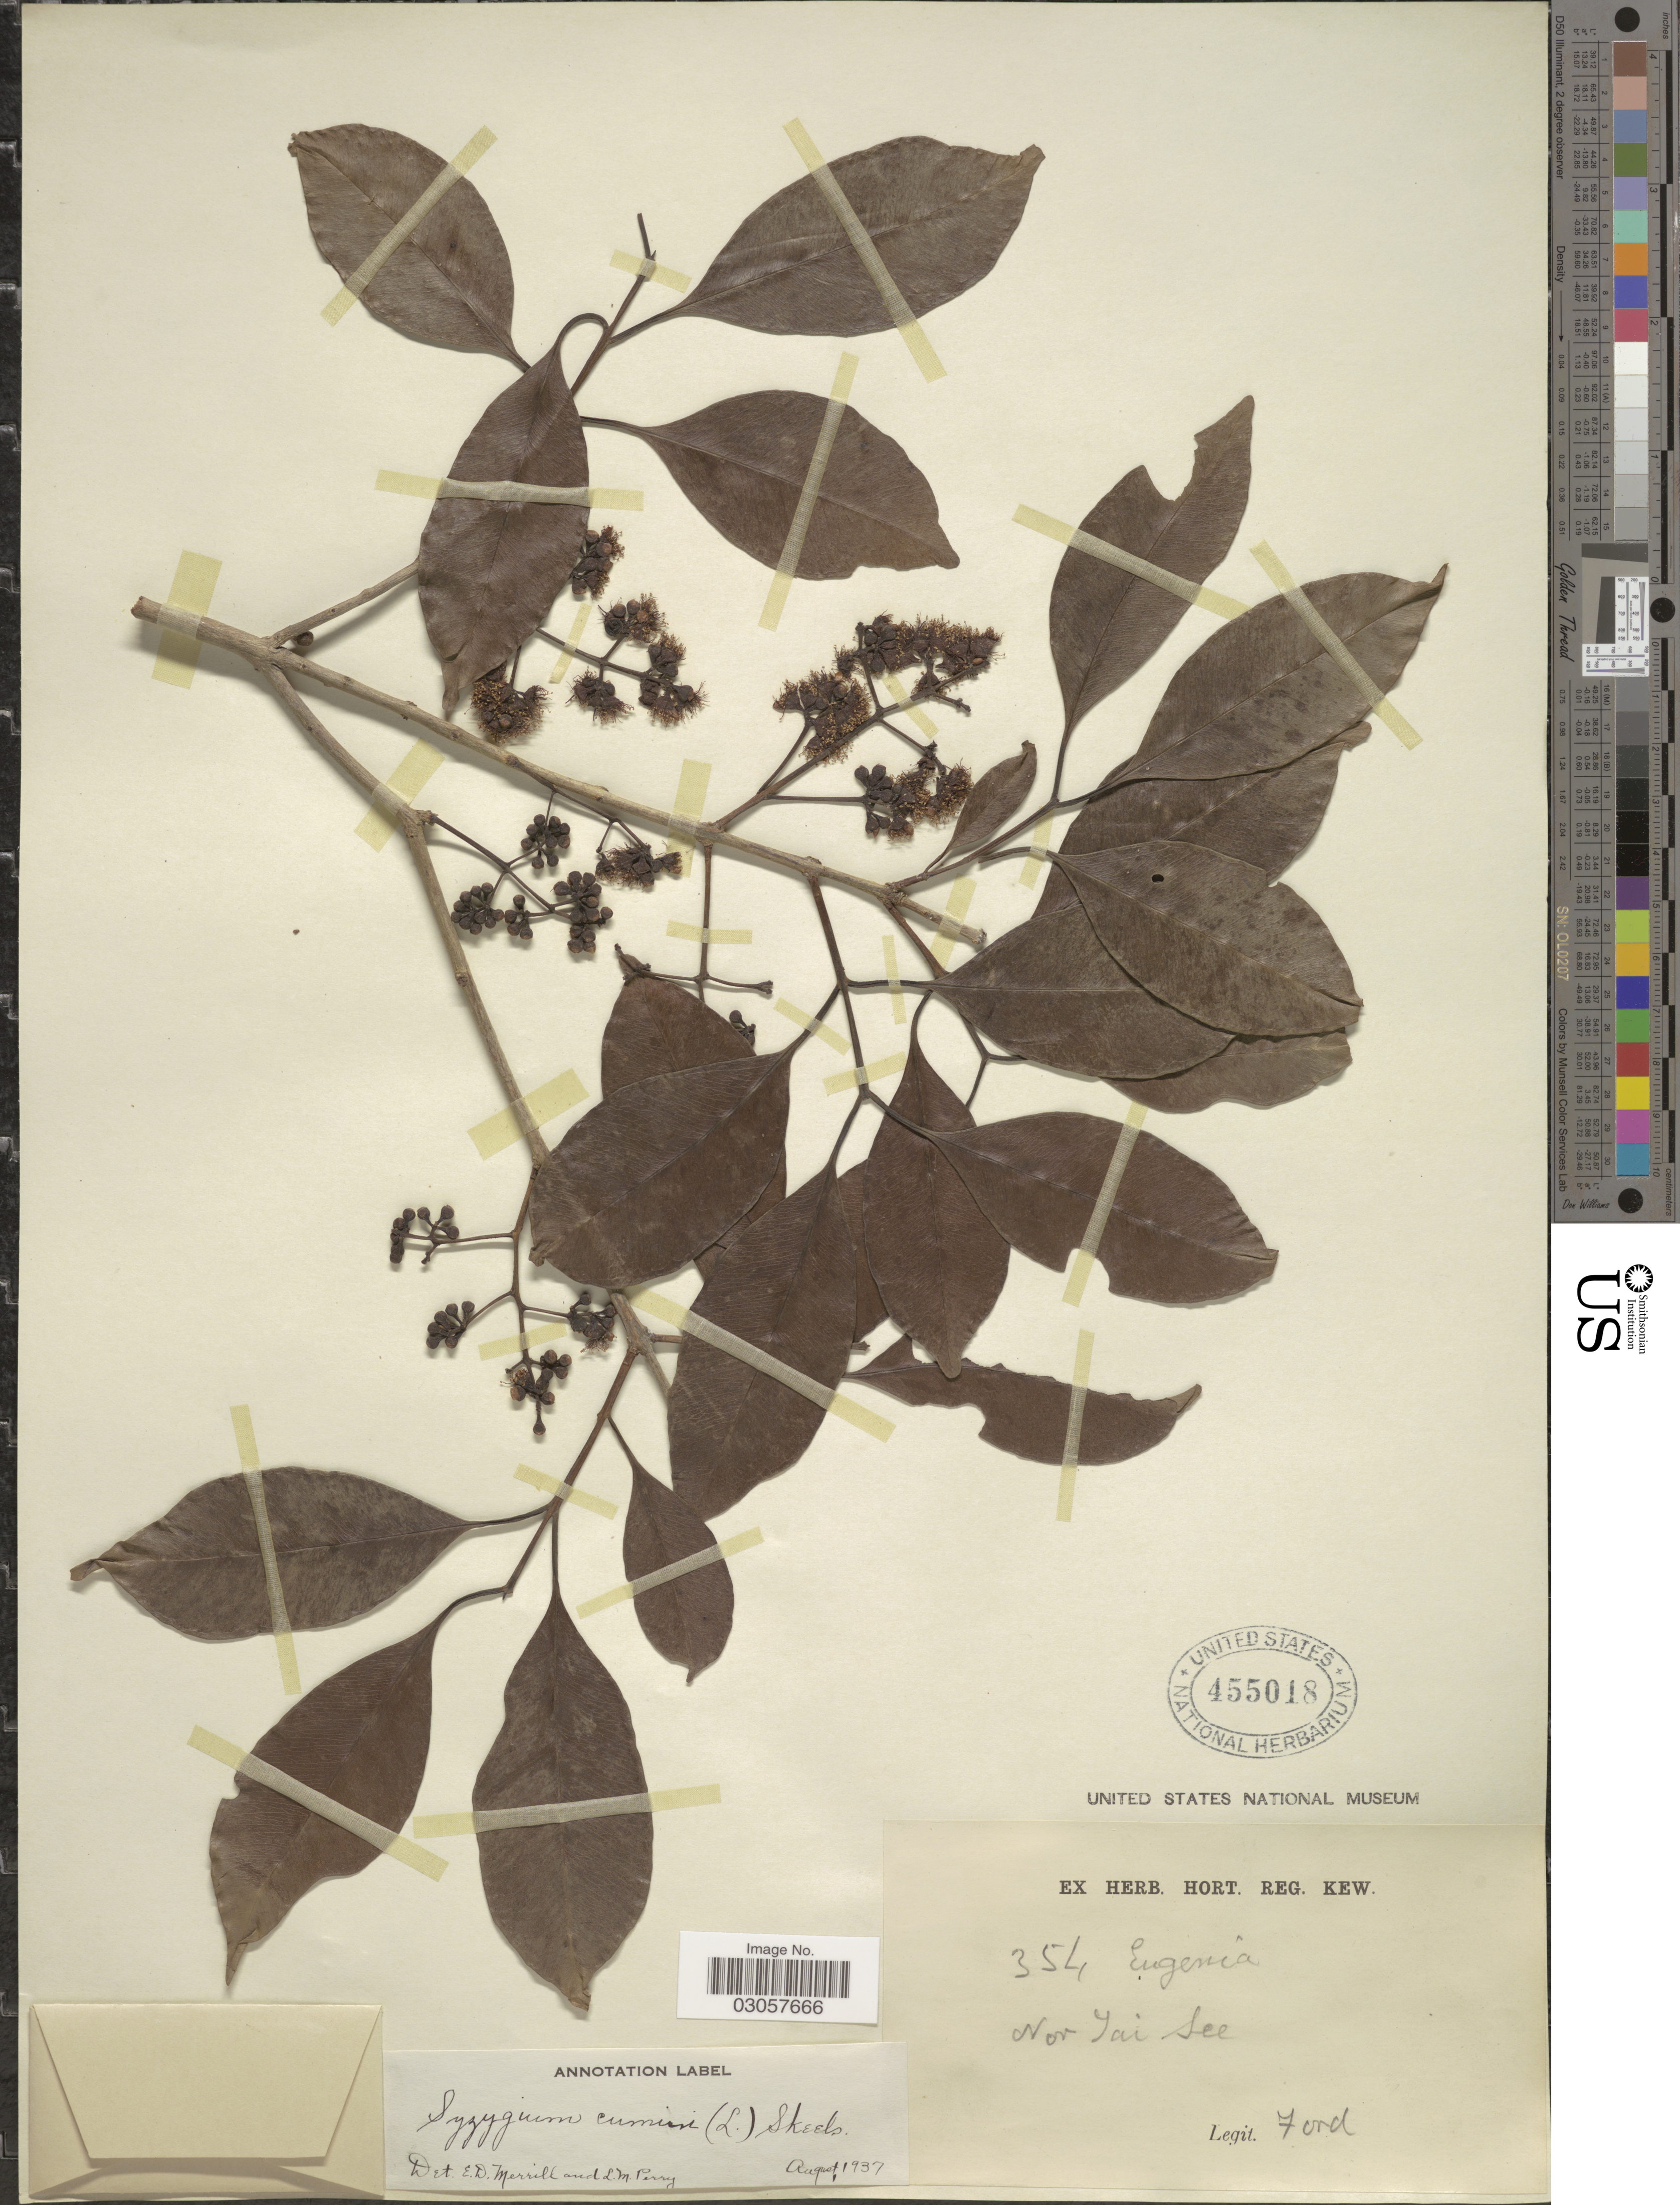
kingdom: Plantae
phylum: Tracheophyta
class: Magnoliopsida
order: Myrtales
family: Myrtaceae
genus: Syzygium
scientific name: Syzygium cumini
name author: (L.) Skeels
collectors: -. Ford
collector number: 354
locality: Nor Tai See. [interpreted]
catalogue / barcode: US 455018